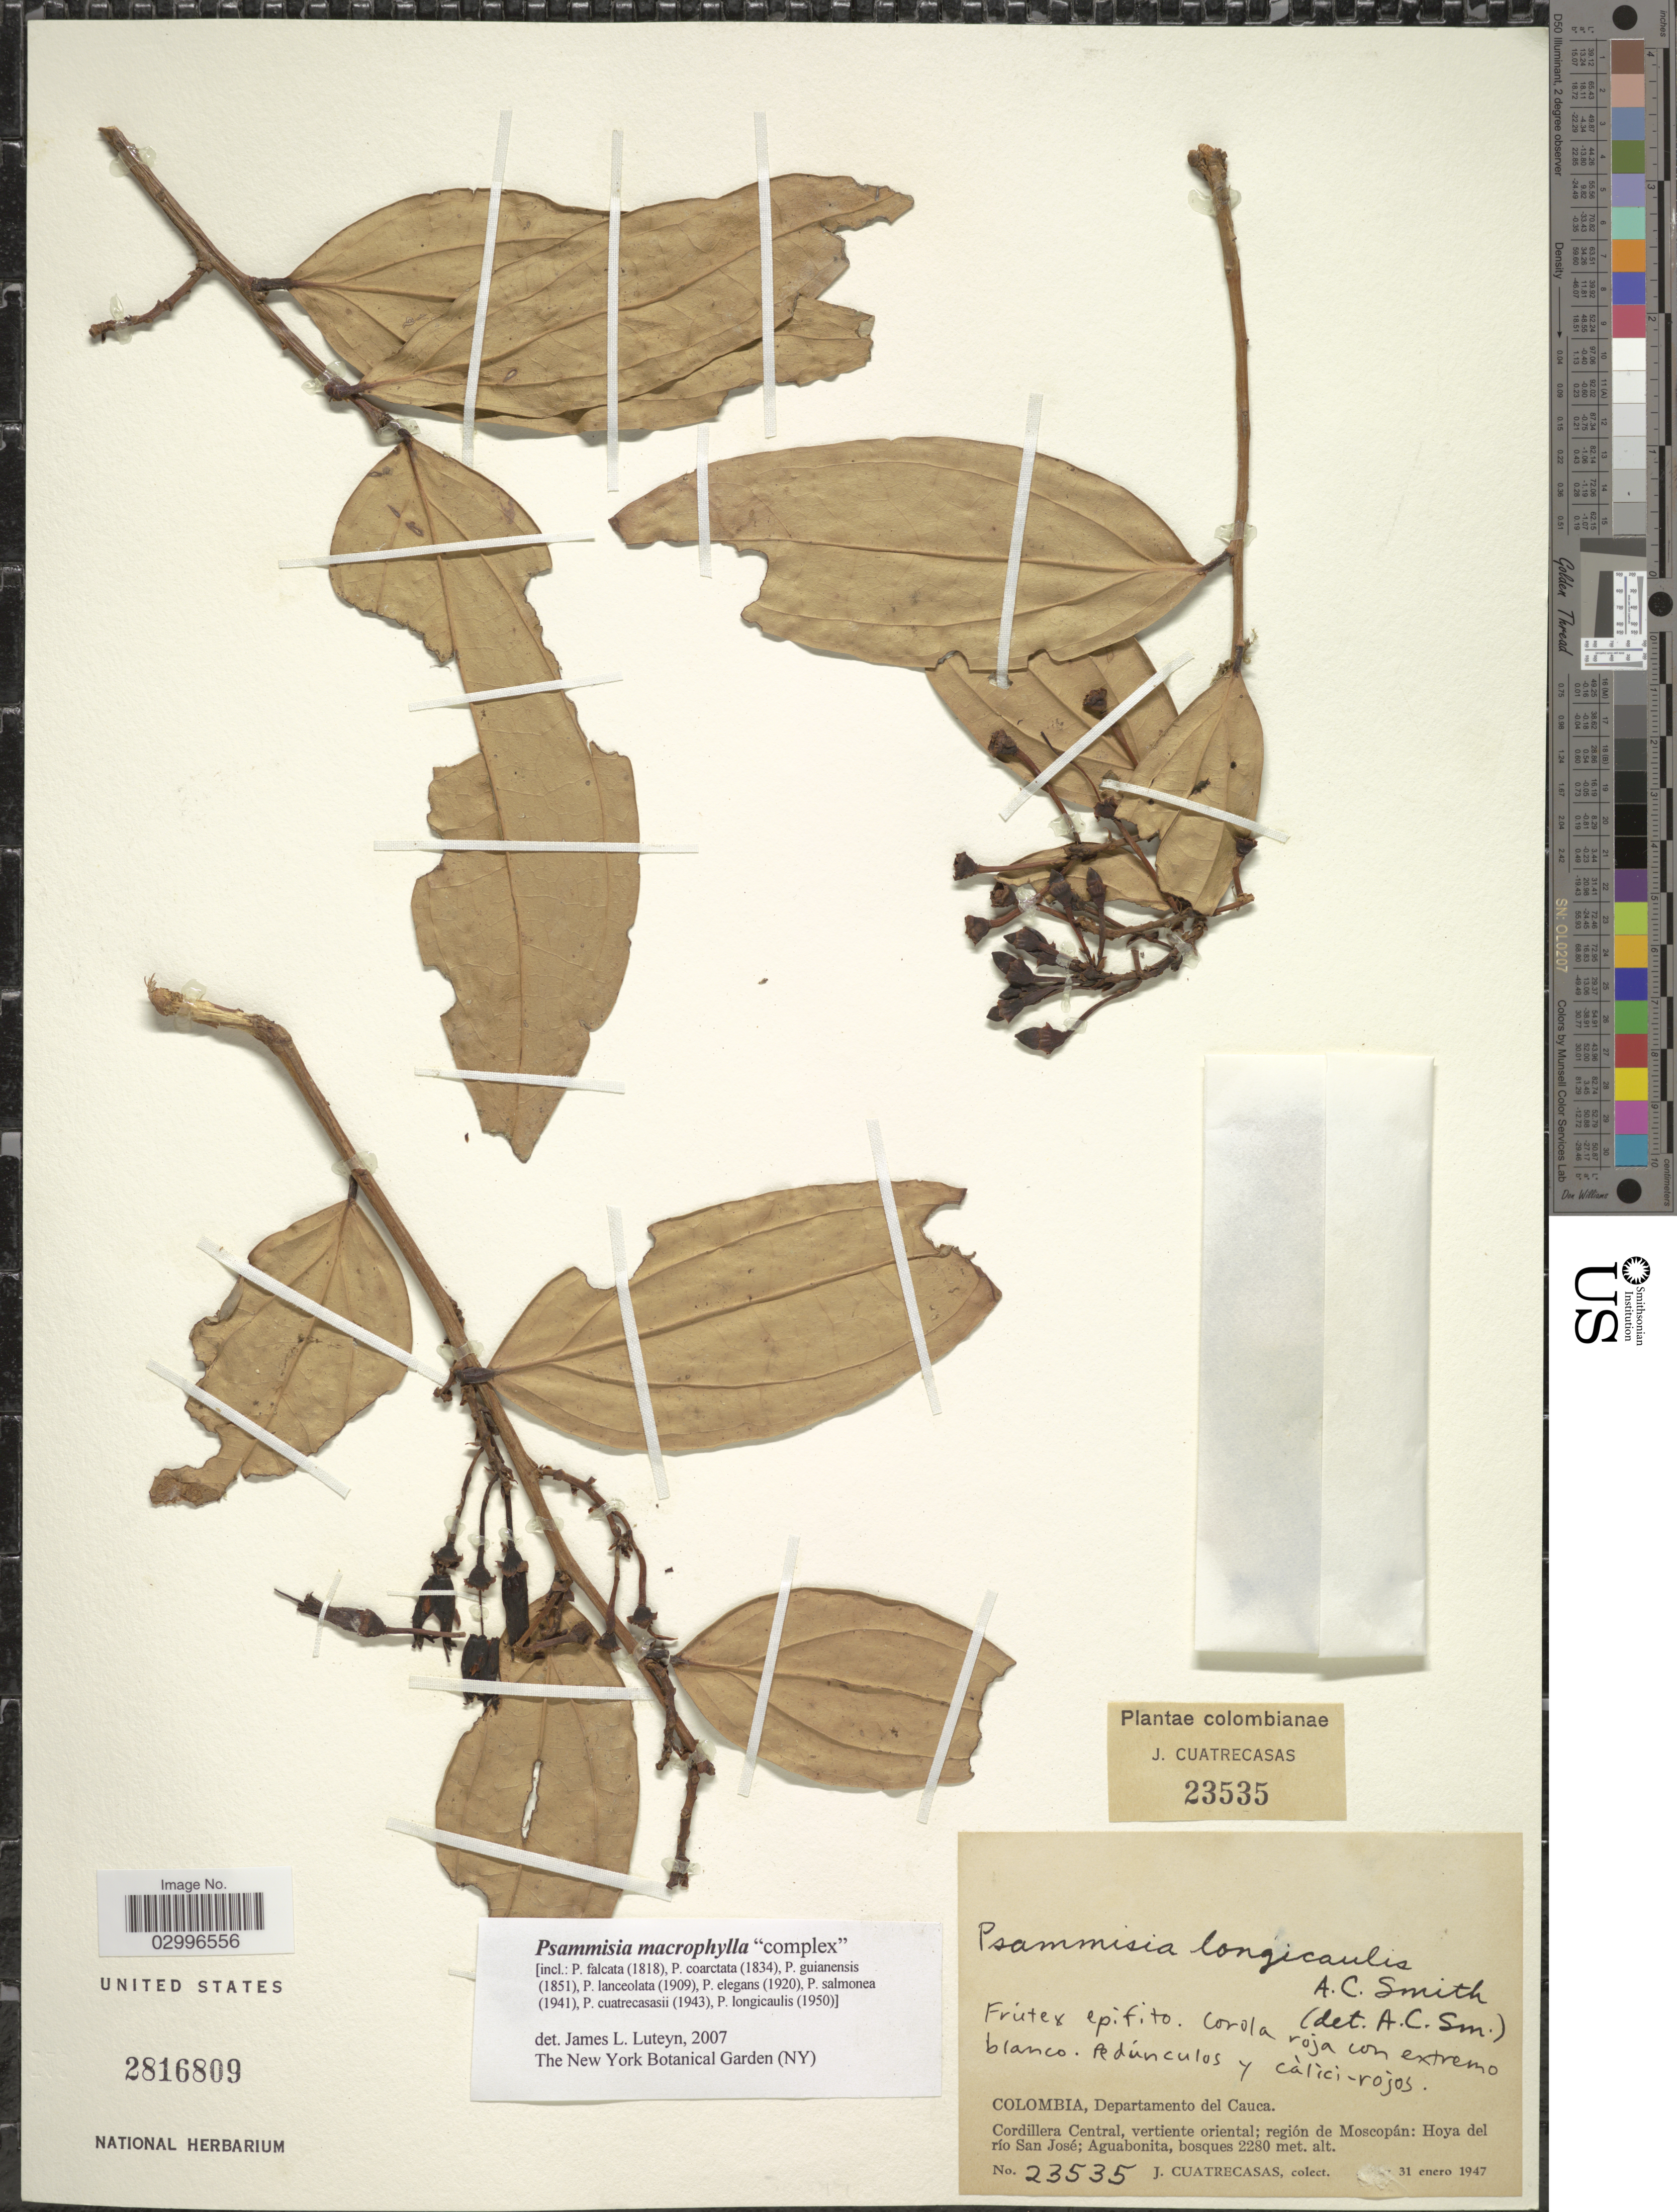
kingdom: Plantae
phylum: Tracheophyta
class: Magnoliopsida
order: Ericales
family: Ericaceae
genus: Psammisia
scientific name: Psammisia macrophylla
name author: (Kunth) Klotzsch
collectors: J. Cuatrecasas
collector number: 23535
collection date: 1947-01-31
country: Colombia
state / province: Cauca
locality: Departamento del Cauca. Cordillera Central, vertiente oriental; región de Moscopán: Hoya del río San José; Aguabonita.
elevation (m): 2280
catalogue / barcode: US 2816809